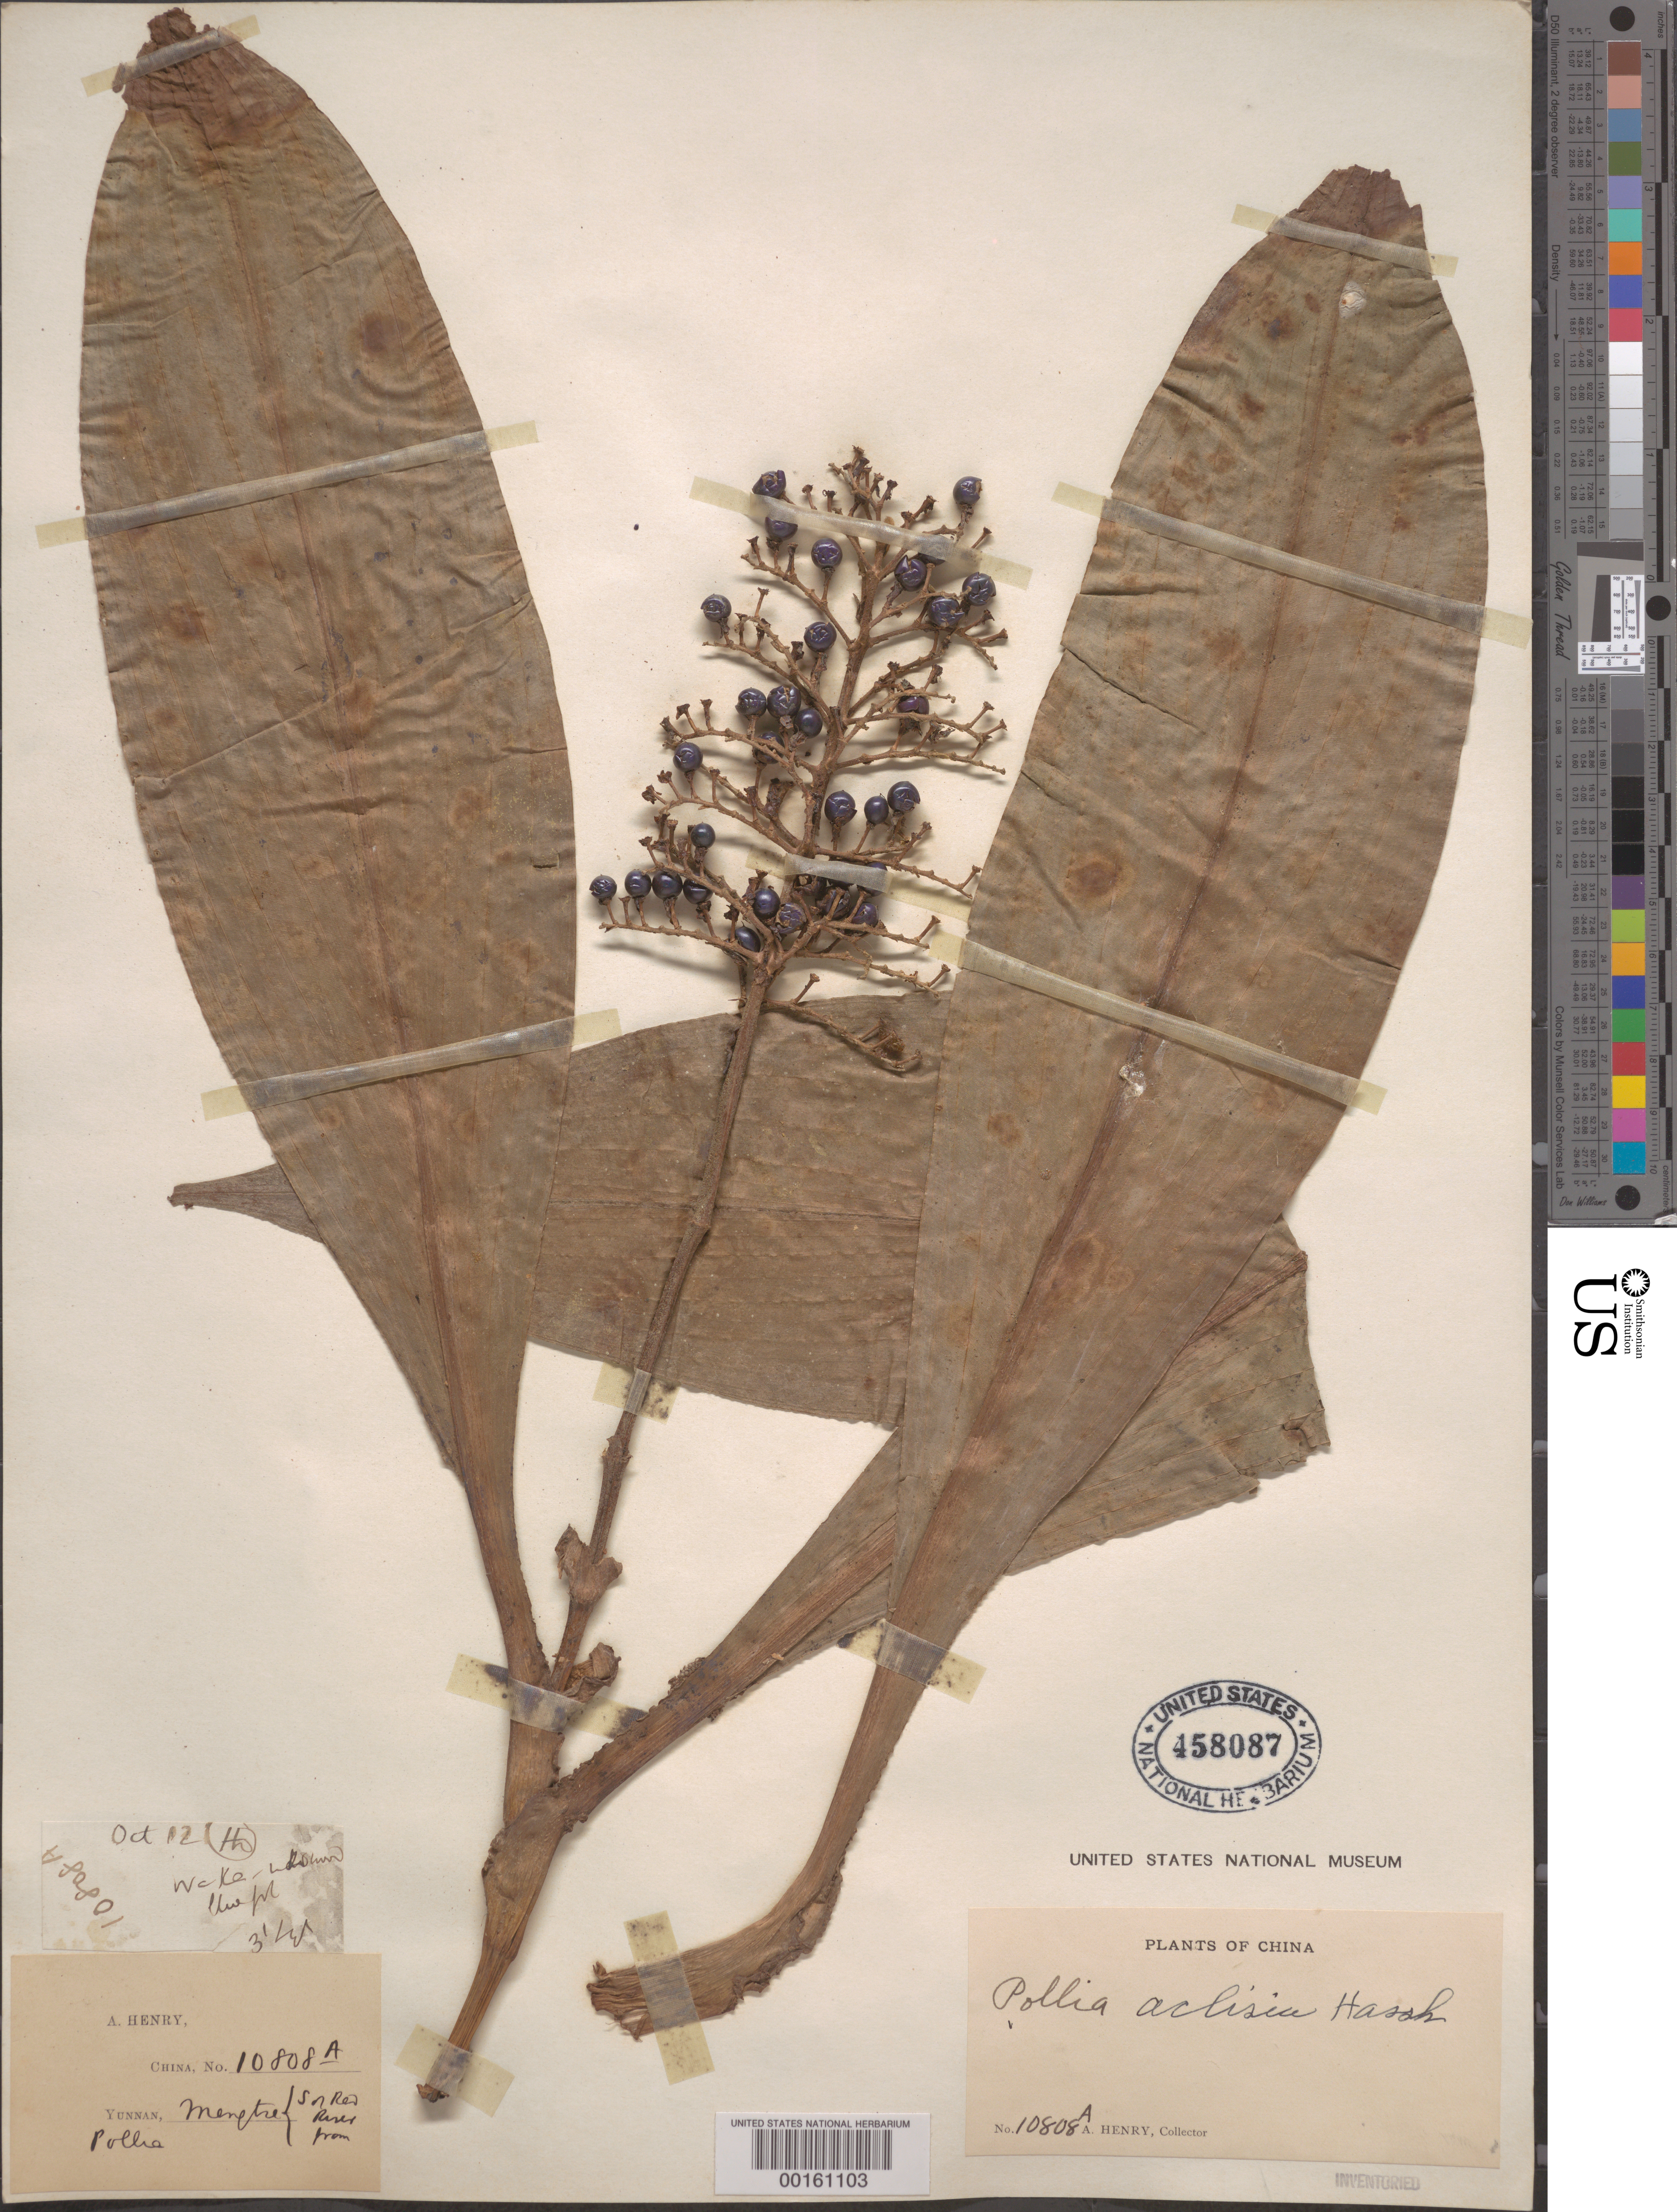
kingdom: Plantae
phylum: Tracheophyta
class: Liliopsida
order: Commelinales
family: Commelinaceae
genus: Pollia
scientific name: Pollia hasskarlii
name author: R.S. Rao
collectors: A. Henry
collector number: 10808 A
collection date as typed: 12 Oct 1900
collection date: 1900-10-12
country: China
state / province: Yunnan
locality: Meng-tse, s of the red river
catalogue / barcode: US 458087